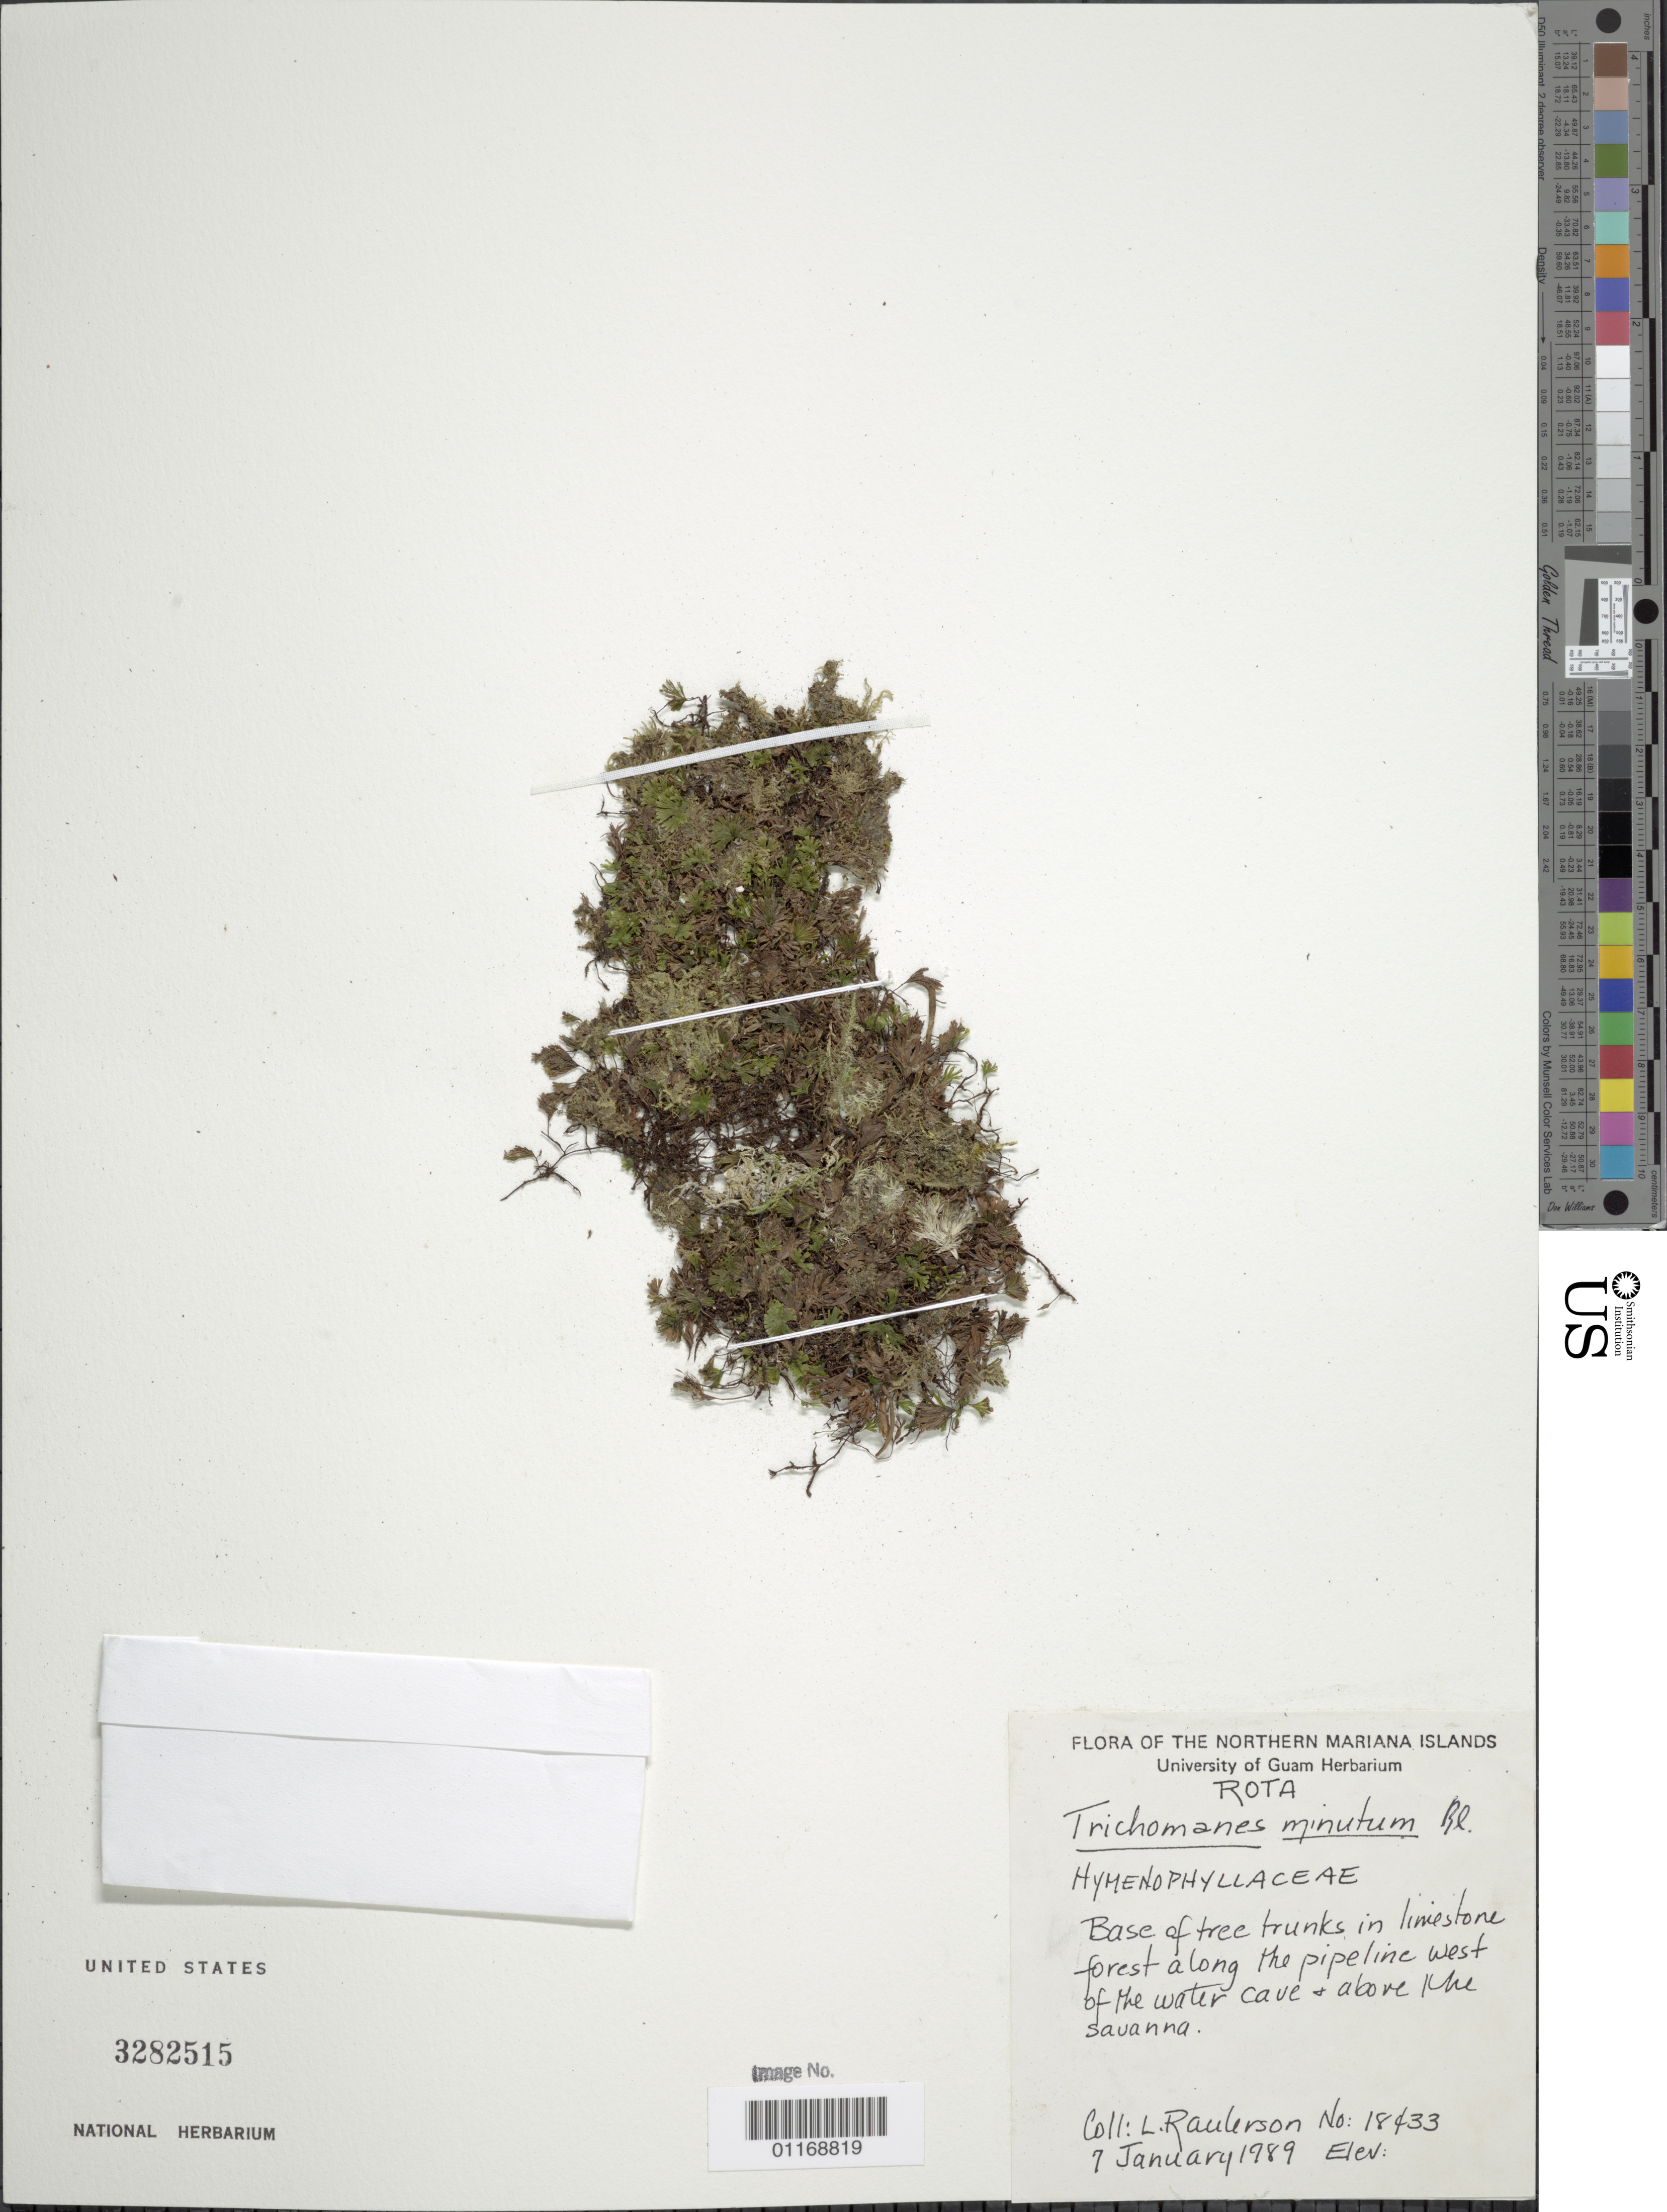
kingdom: Plantae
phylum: Tracheophyta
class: Polypodiopsida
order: Hymenophyllales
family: Hymenophyllaceae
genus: Crepidomanes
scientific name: Crepidomanes minutum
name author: (Blume) K. Iwats.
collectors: L. Raulerson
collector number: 18433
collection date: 1989-01-07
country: Northern Mariana Islands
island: Rota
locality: Along the pipeline of the water cave + above the savanna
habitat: Base of tree trunks in limestone forest.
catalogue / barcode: US 3282515